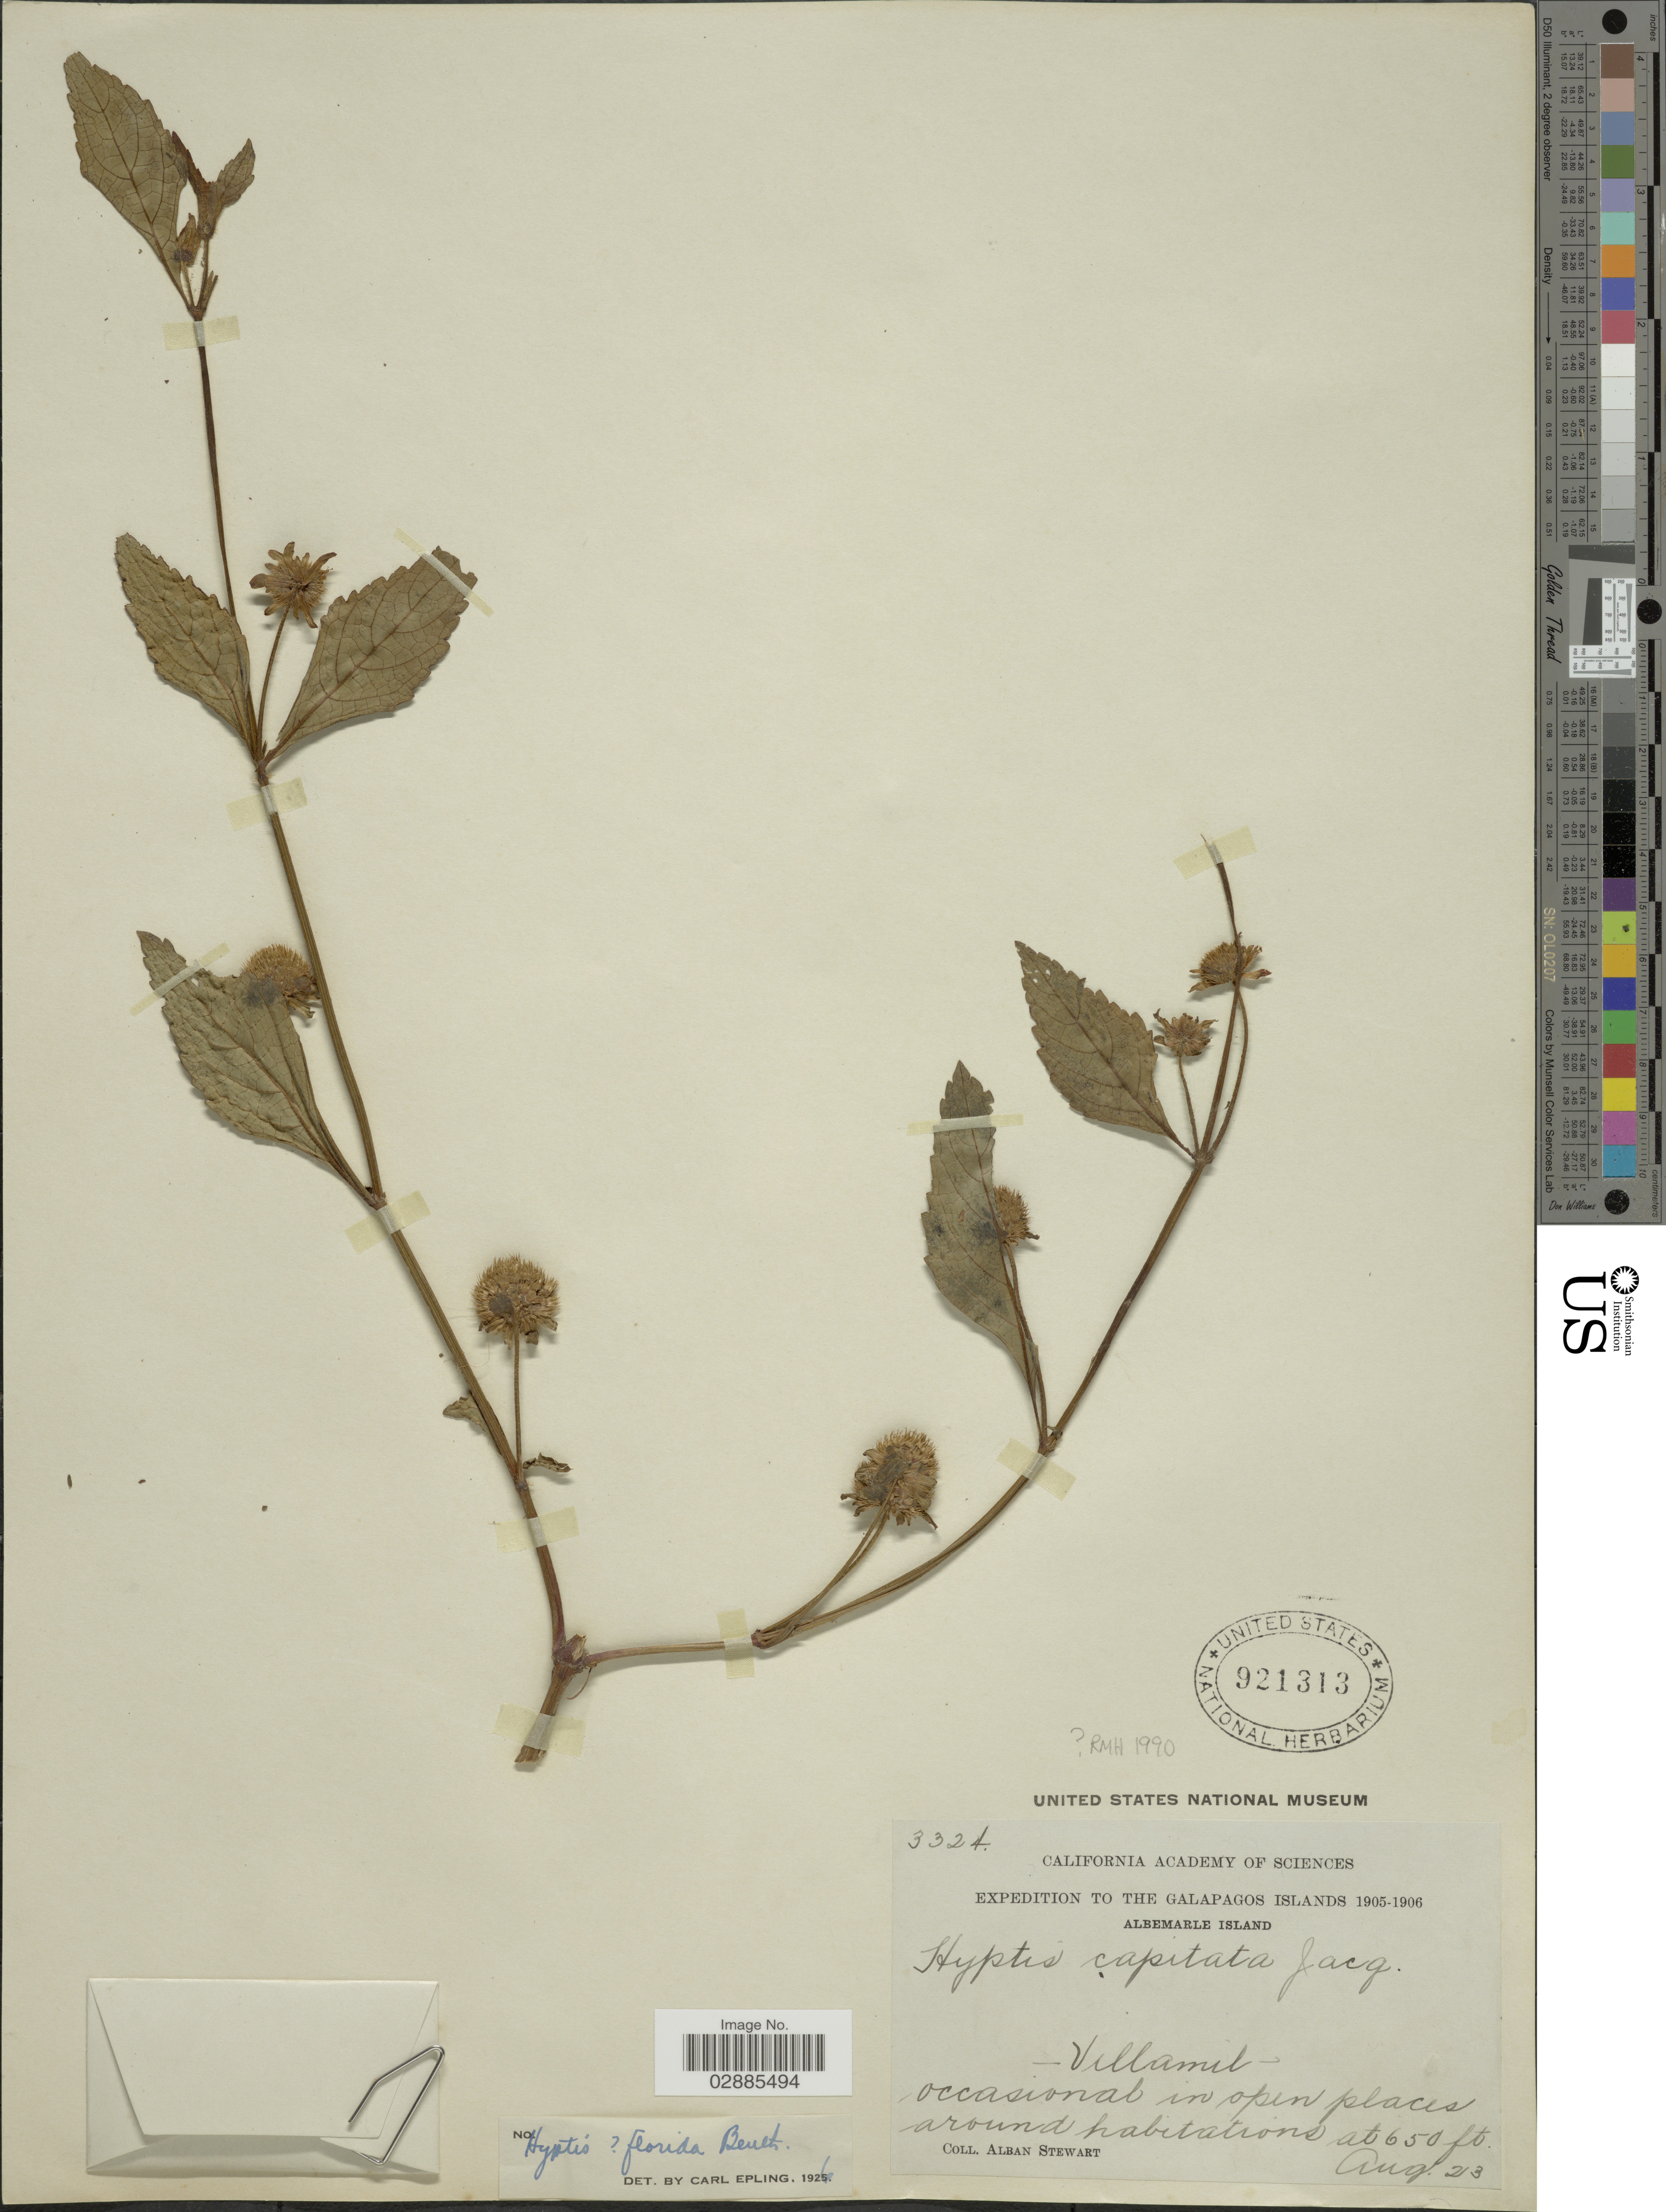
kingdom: Plantae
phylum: Tracheophyta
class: Magnoliopsida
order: Lamiales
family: Lamiaceae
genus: Hyptis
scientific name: Hyptis florida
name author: Benth.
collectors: A. Stewart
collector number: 3324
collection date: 1905-08-23/1906-08-23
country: Ecuador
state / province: Colón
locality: The Galapagos Islands, Albemarle Island. Villamil.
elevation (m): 198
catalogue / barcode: US 921313